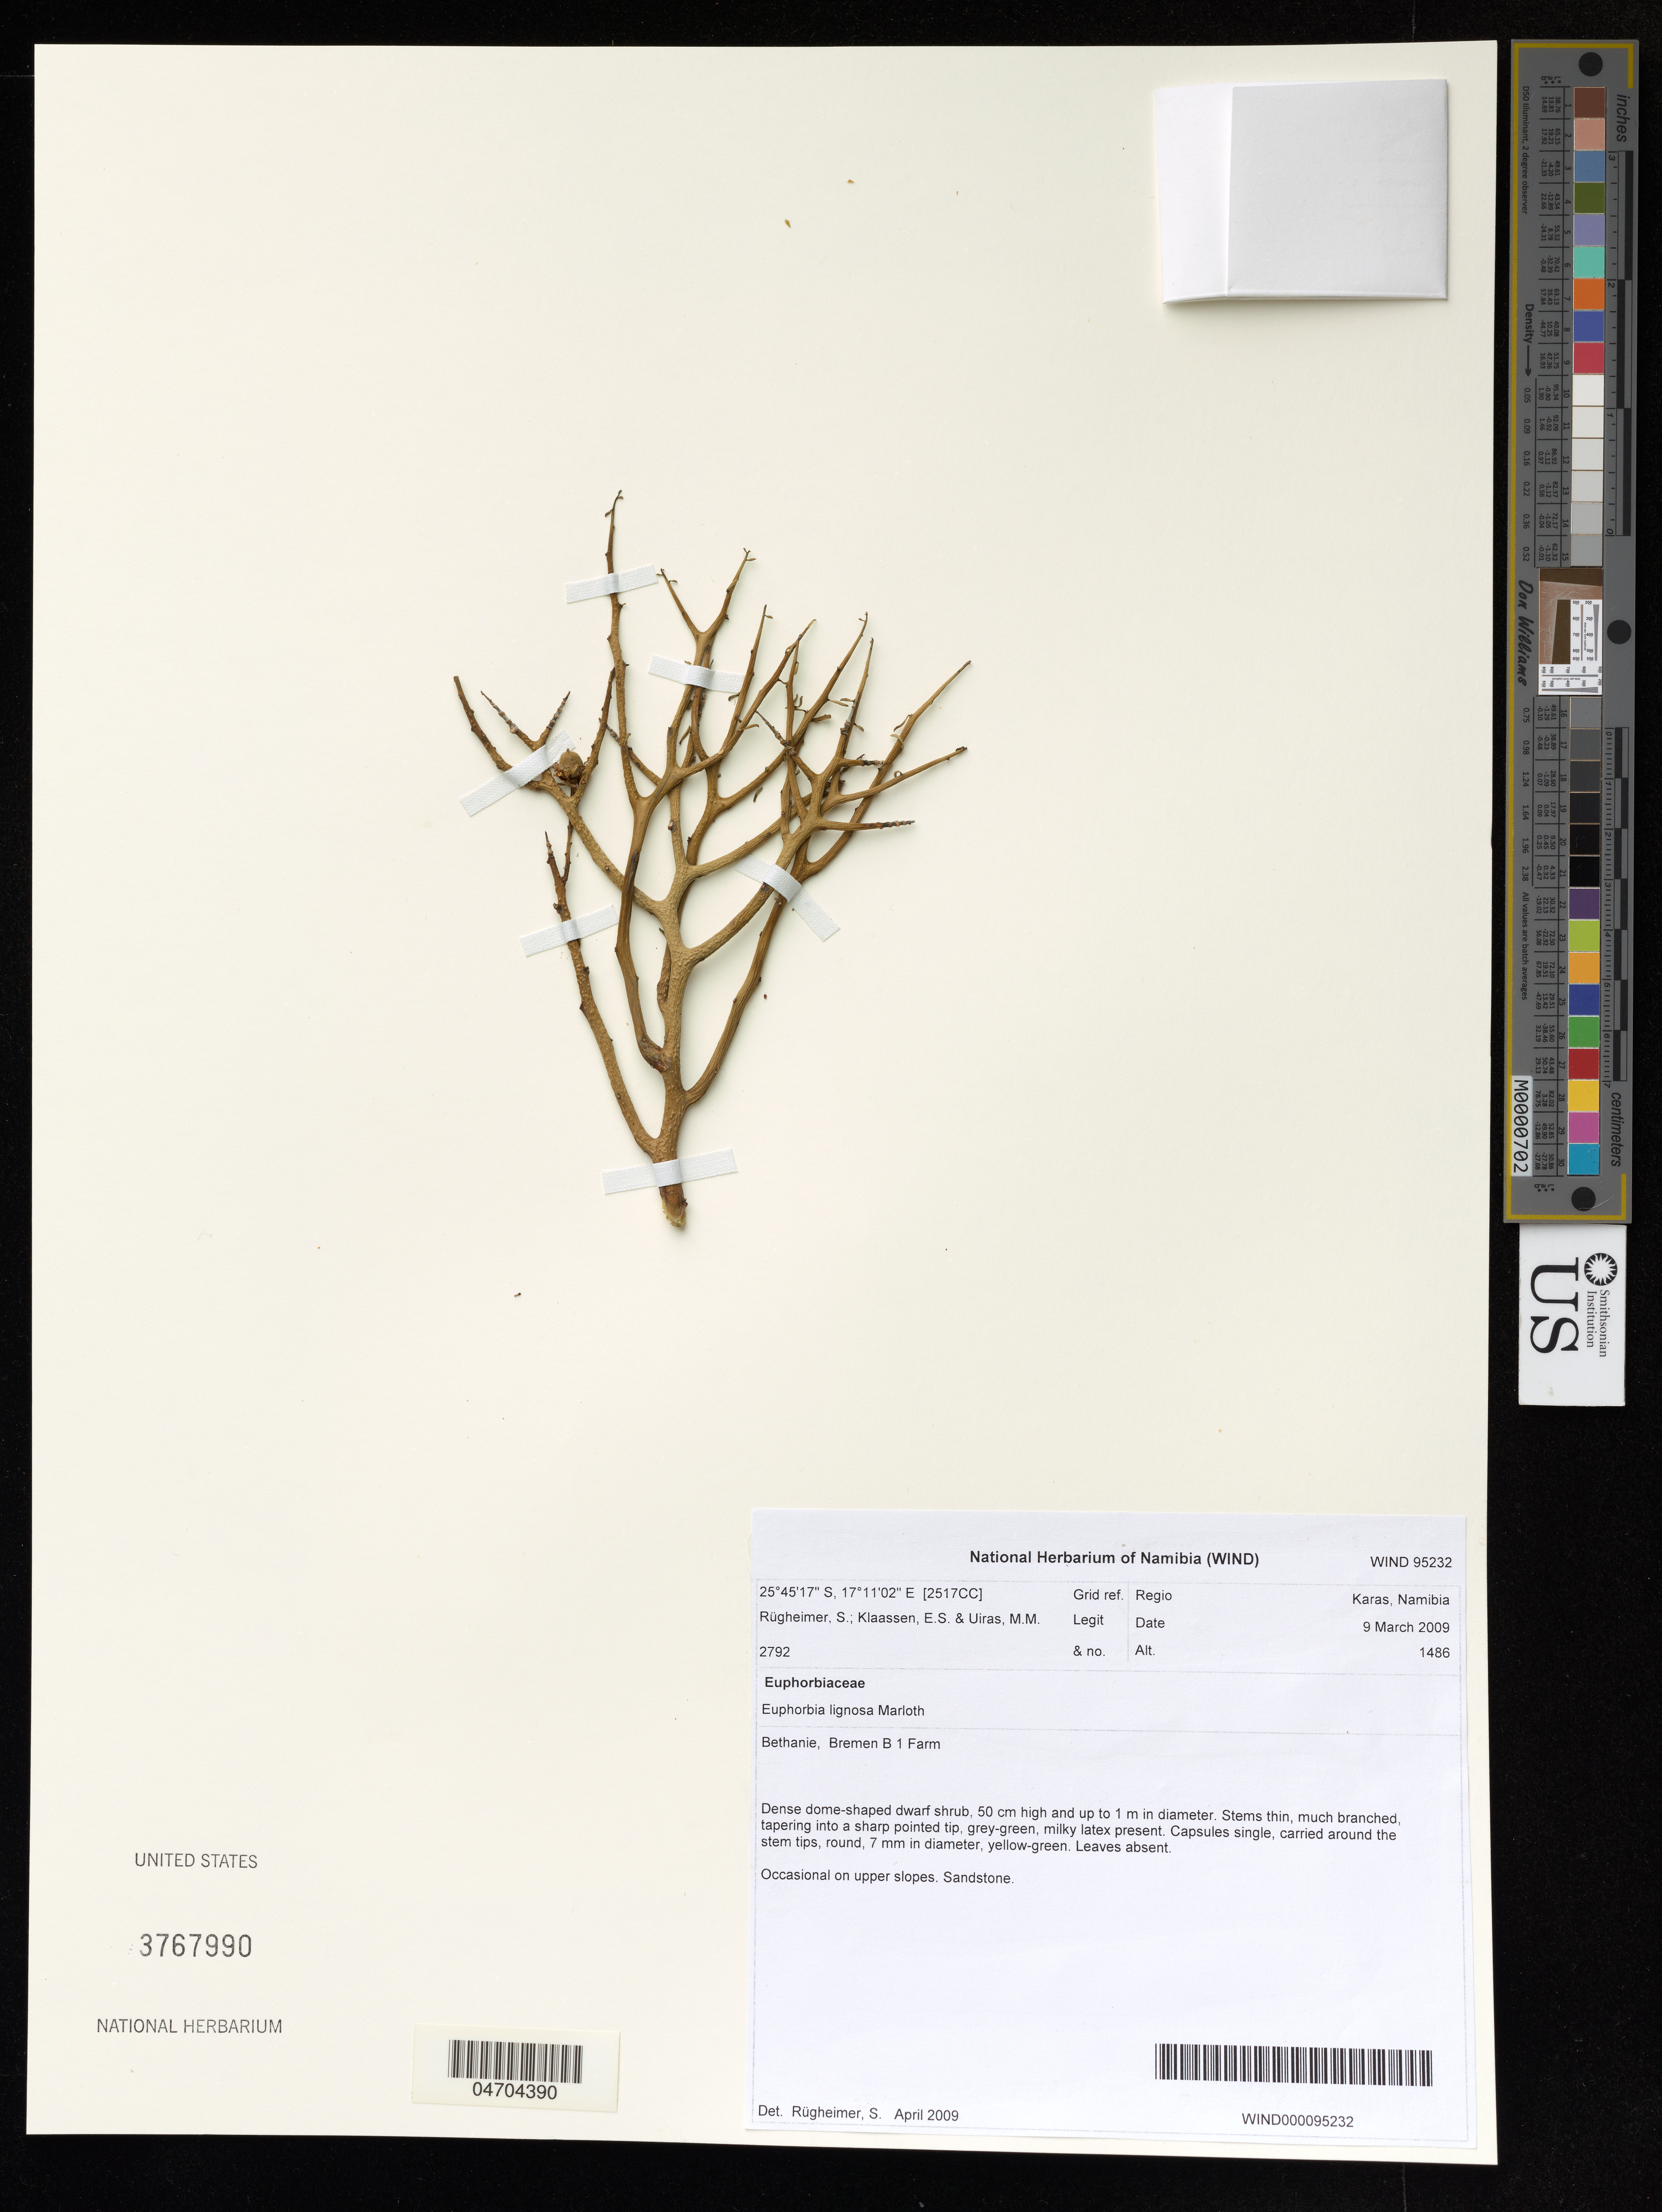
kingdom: Plantae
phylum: Tracheophyta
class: Magnoliopsida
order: Malpighiales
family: Euphorbiaceae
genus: Euphorbia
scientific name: Euphorbia lignosa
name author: Marloth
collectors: S. Rugheimer, E. S. Klaassen & M. Uiras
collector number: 2792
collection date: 2009-03-09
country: Namibia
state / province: Karas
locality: Bethanie, Bremen B 1 Farm.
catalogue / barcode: US 3767990